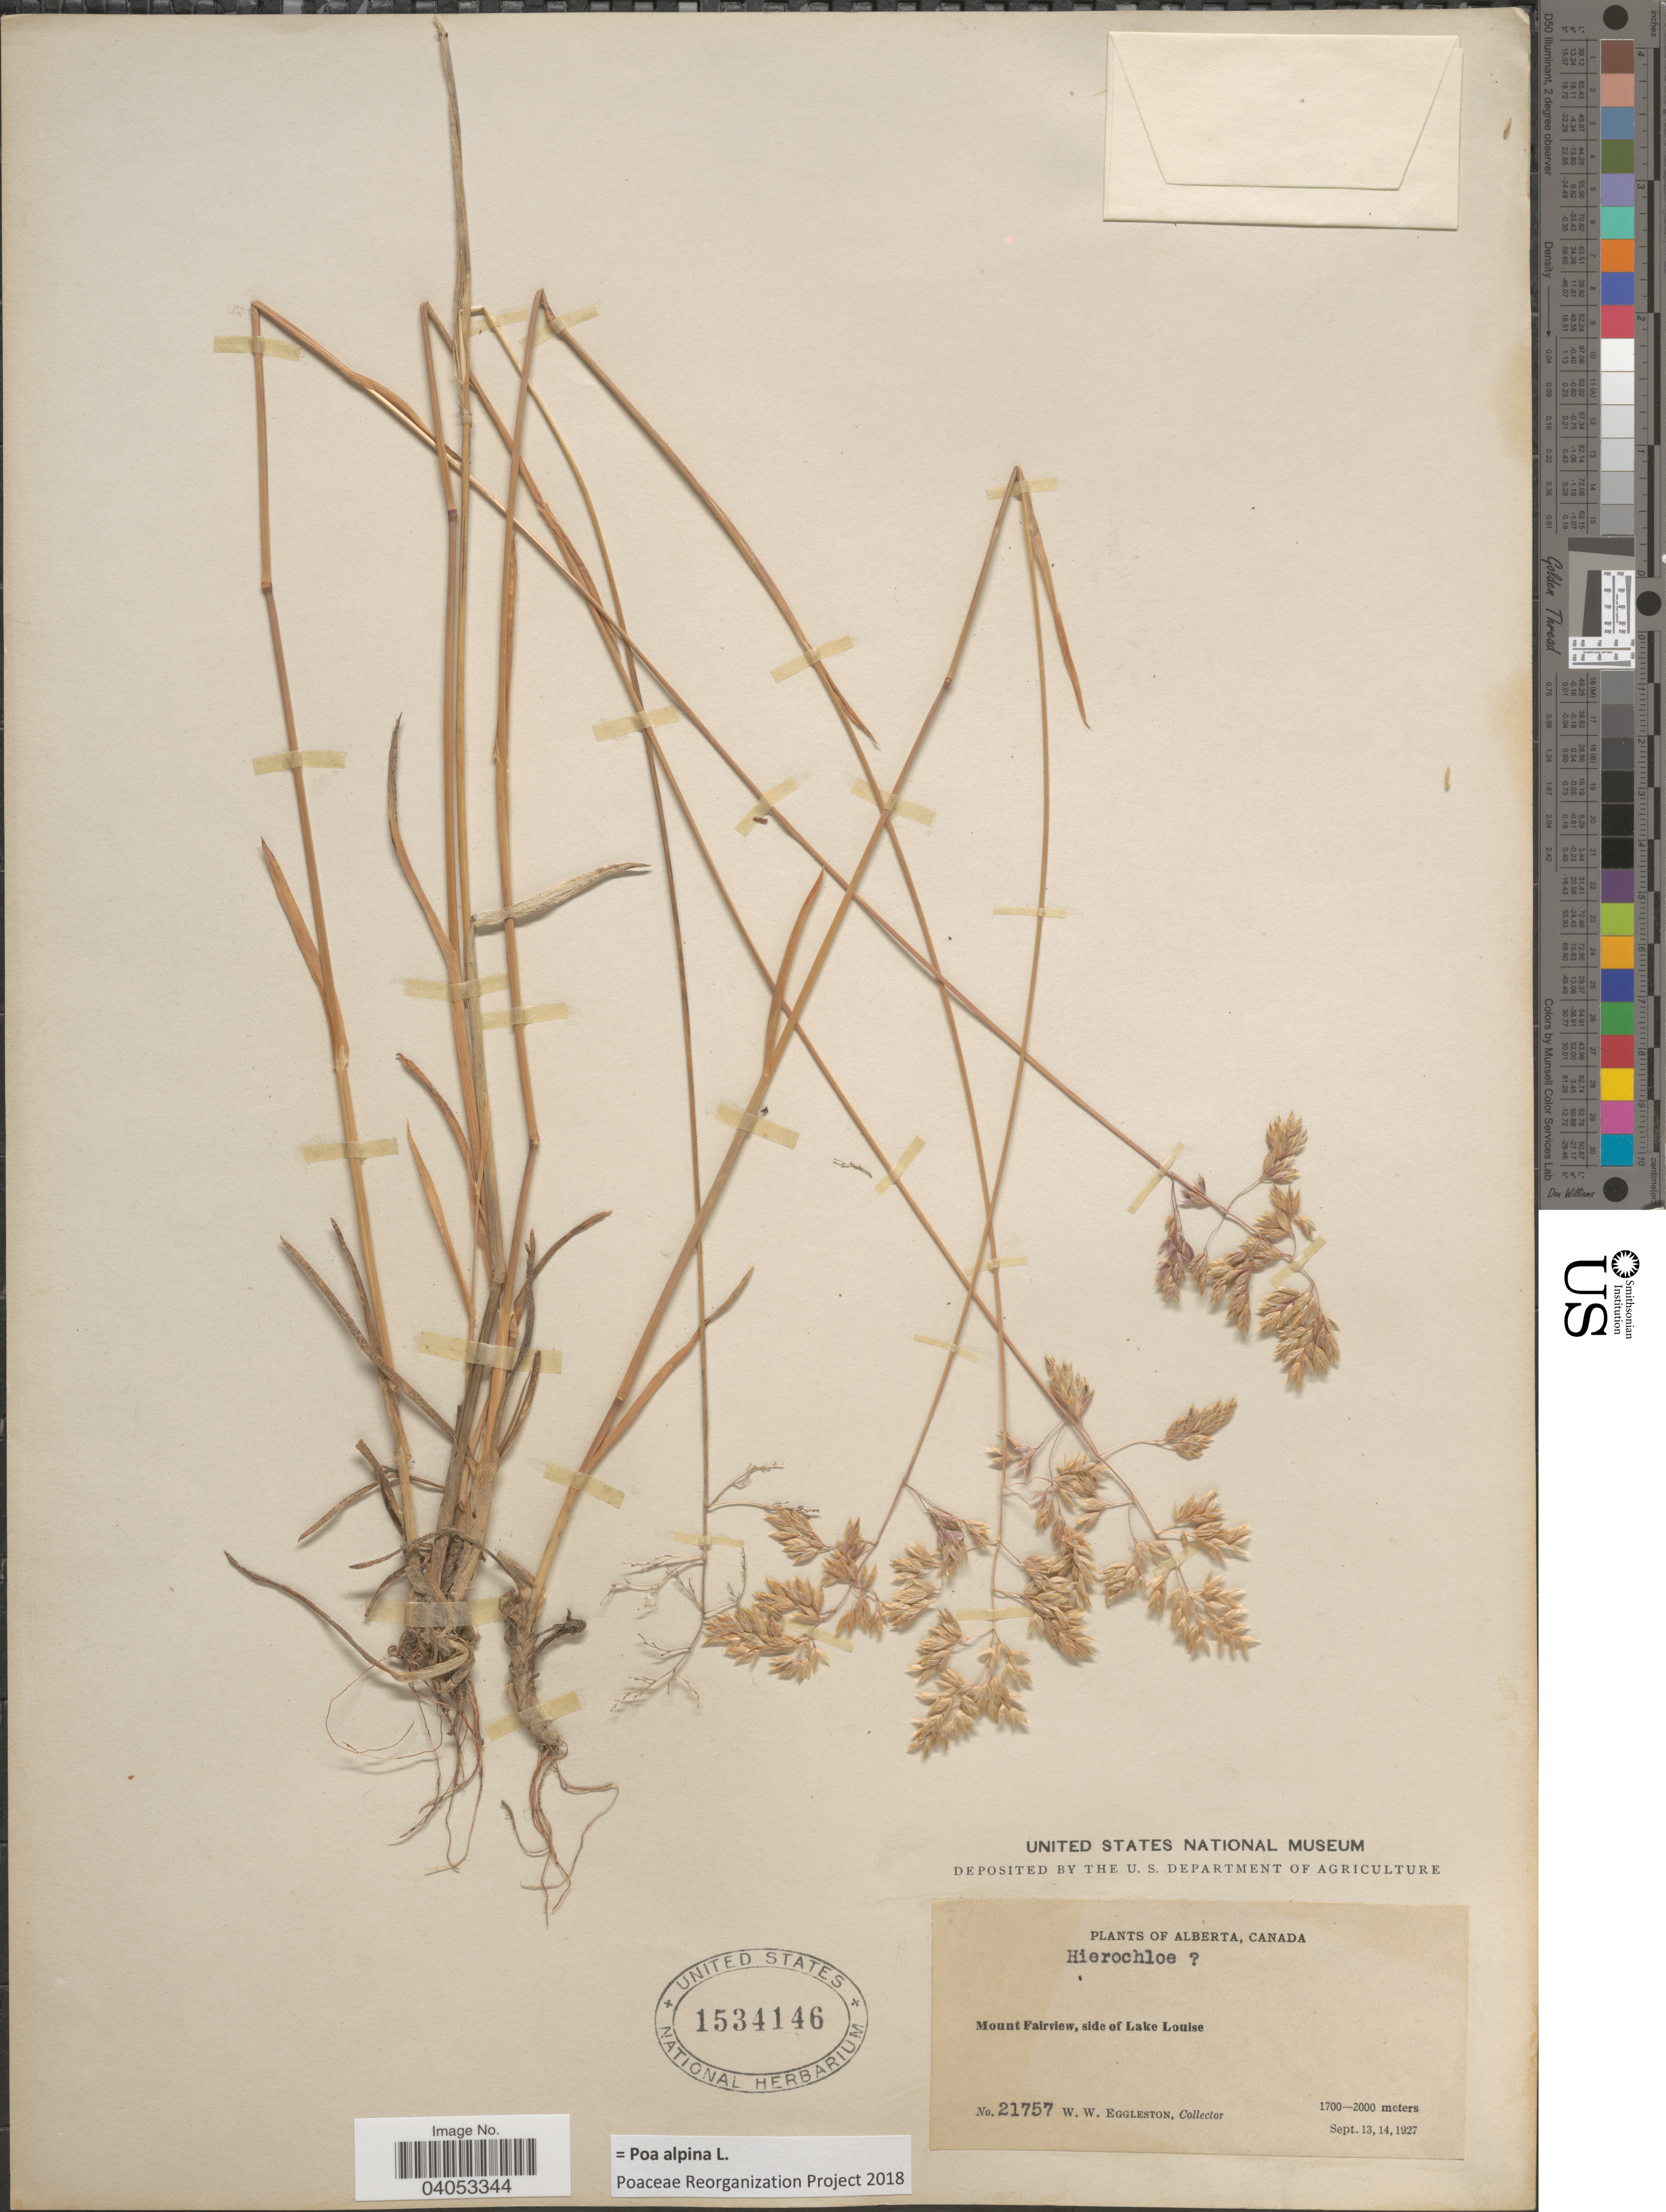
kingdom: Plantae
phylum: Tracheophyta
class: Liliopsida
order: Poales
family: Poaceae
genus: Poa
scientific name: Poa alpina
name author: L.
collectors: W. W. Eggleston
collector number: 21757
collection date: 1927-09-13/1927-09-14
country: Canada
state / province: Alberta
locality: Mount Fairview, side of Lake Louise.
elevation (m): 1700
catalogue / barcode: US 1534146